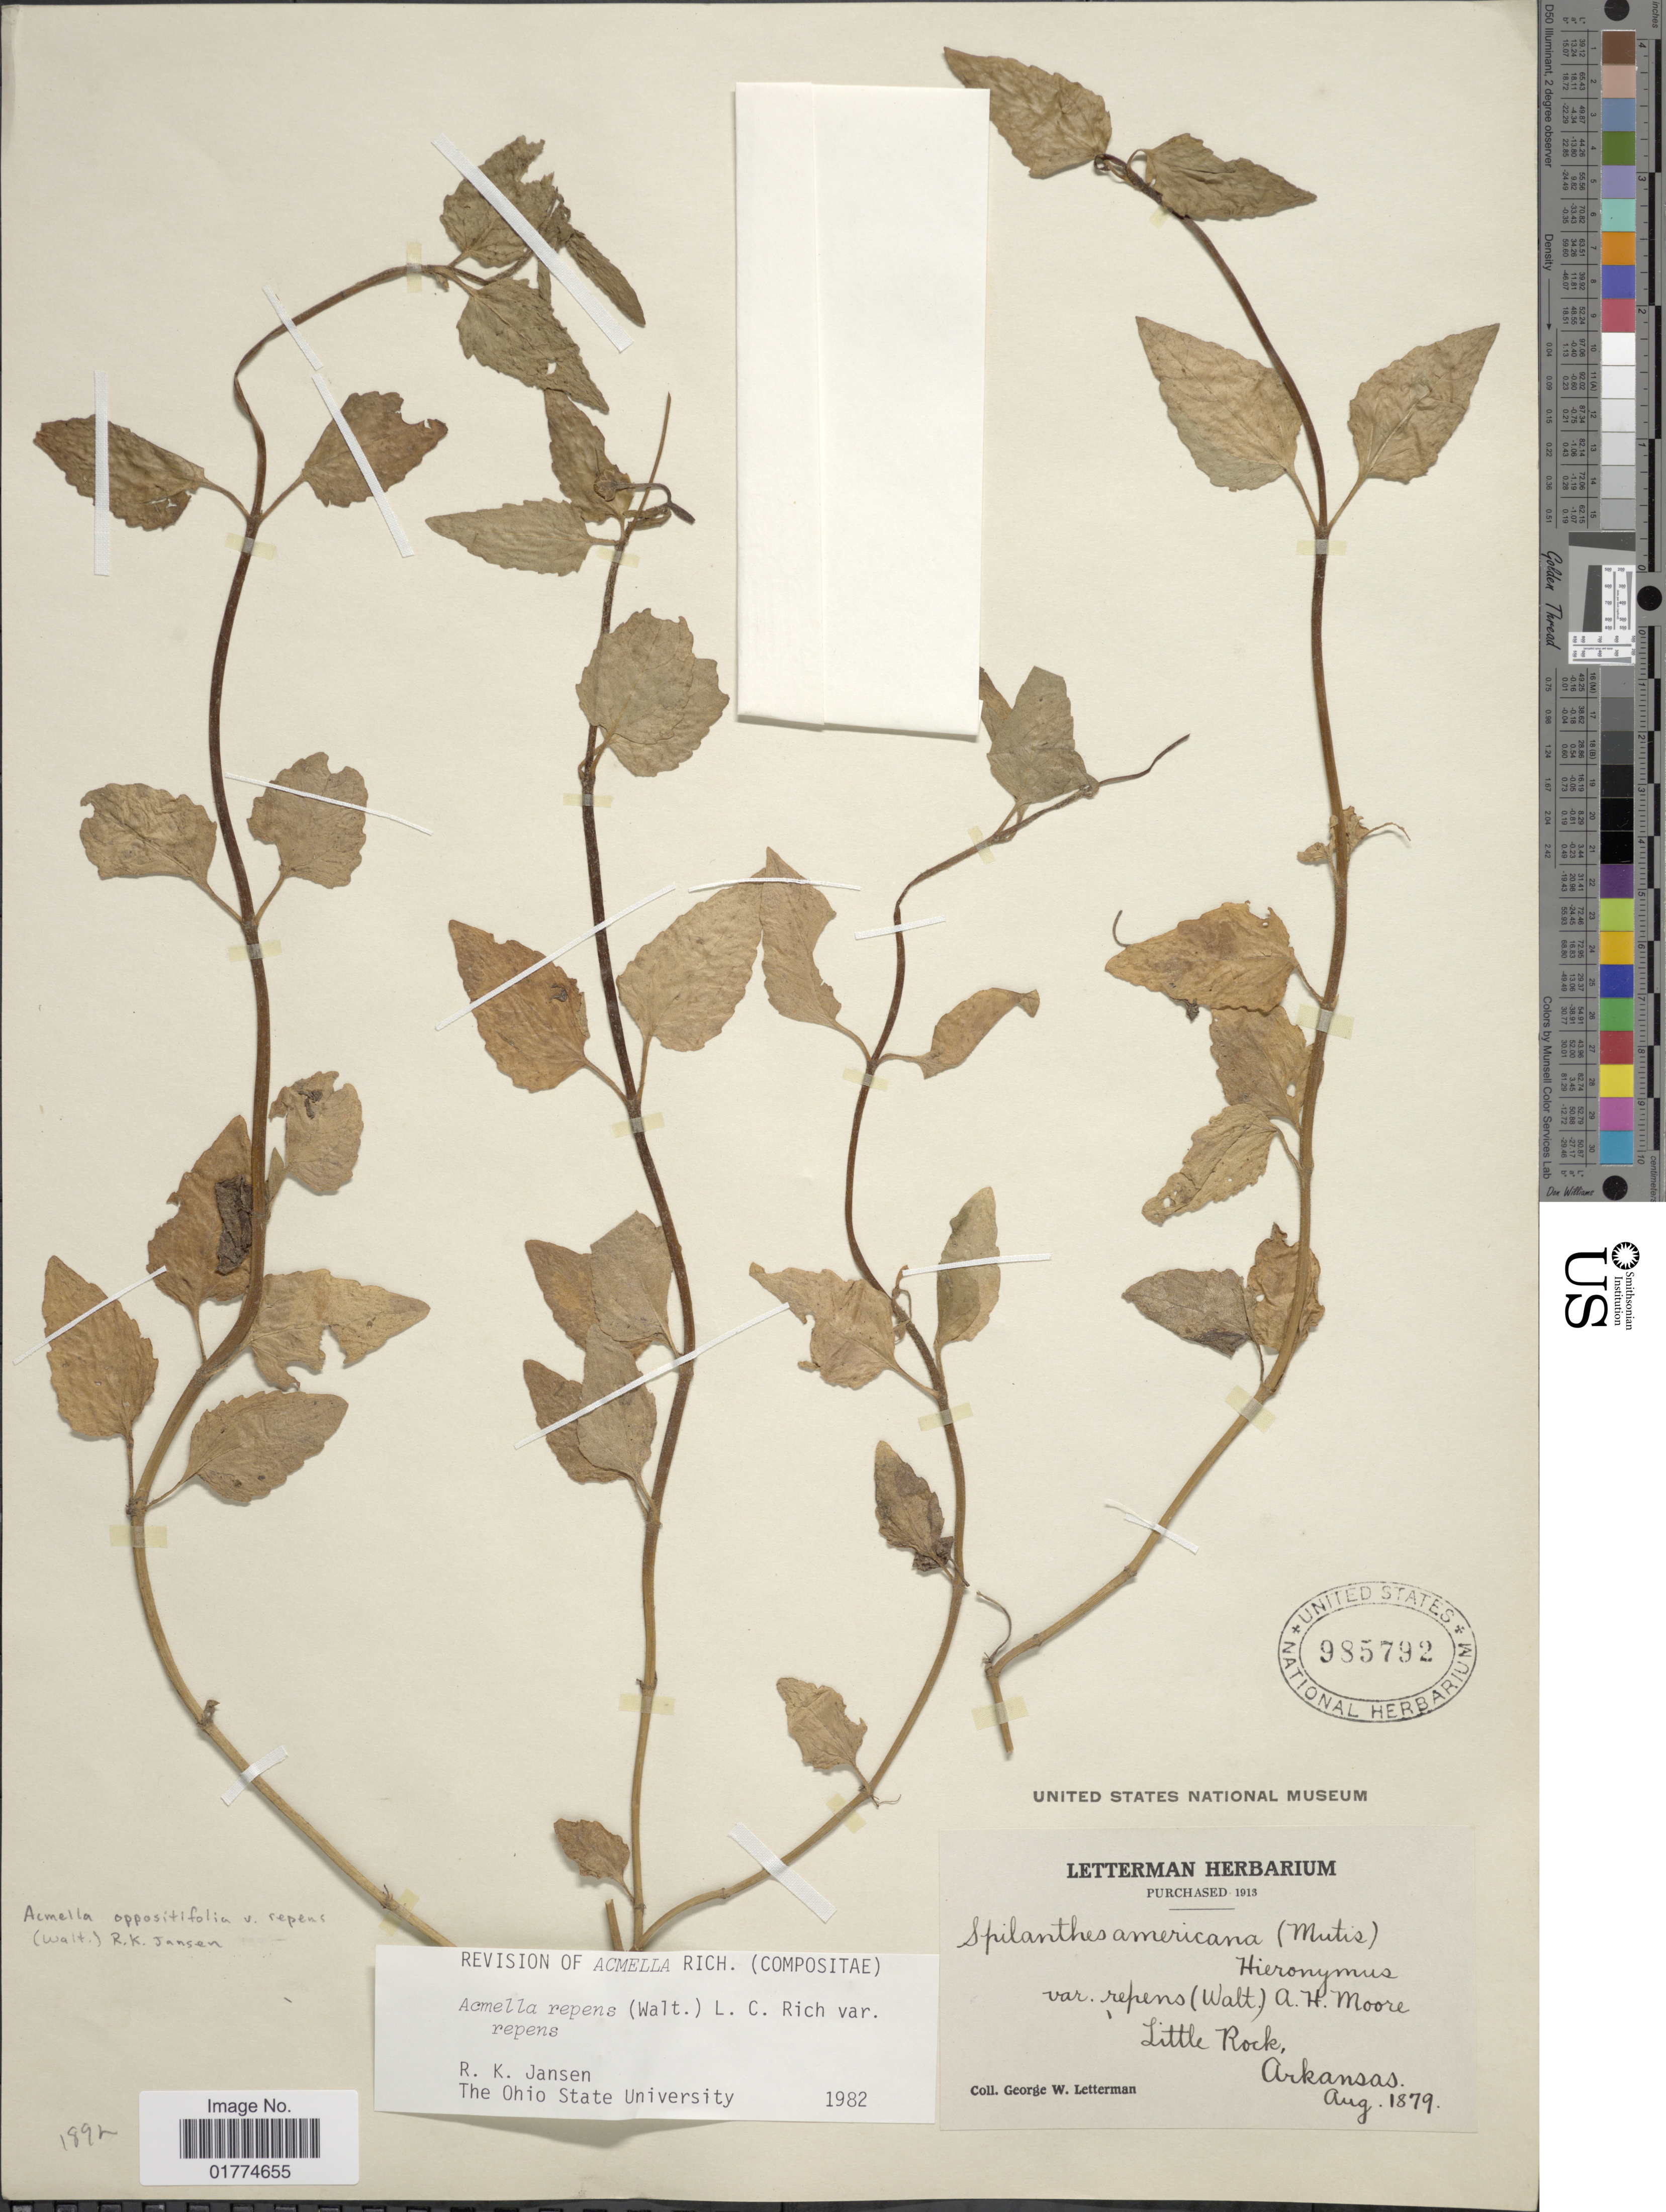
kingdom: Plantae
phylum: Tracheophyta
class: Magnoliopsida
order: Asterales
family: Asteraceae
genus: Acmella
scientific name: Acmella oppositifolia var. repens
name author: (Walter) R.K. Jansen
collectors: G. W. Letterman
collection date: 1879-08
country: United States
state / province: Arkansas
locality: Little Rock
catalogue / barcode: US 985792